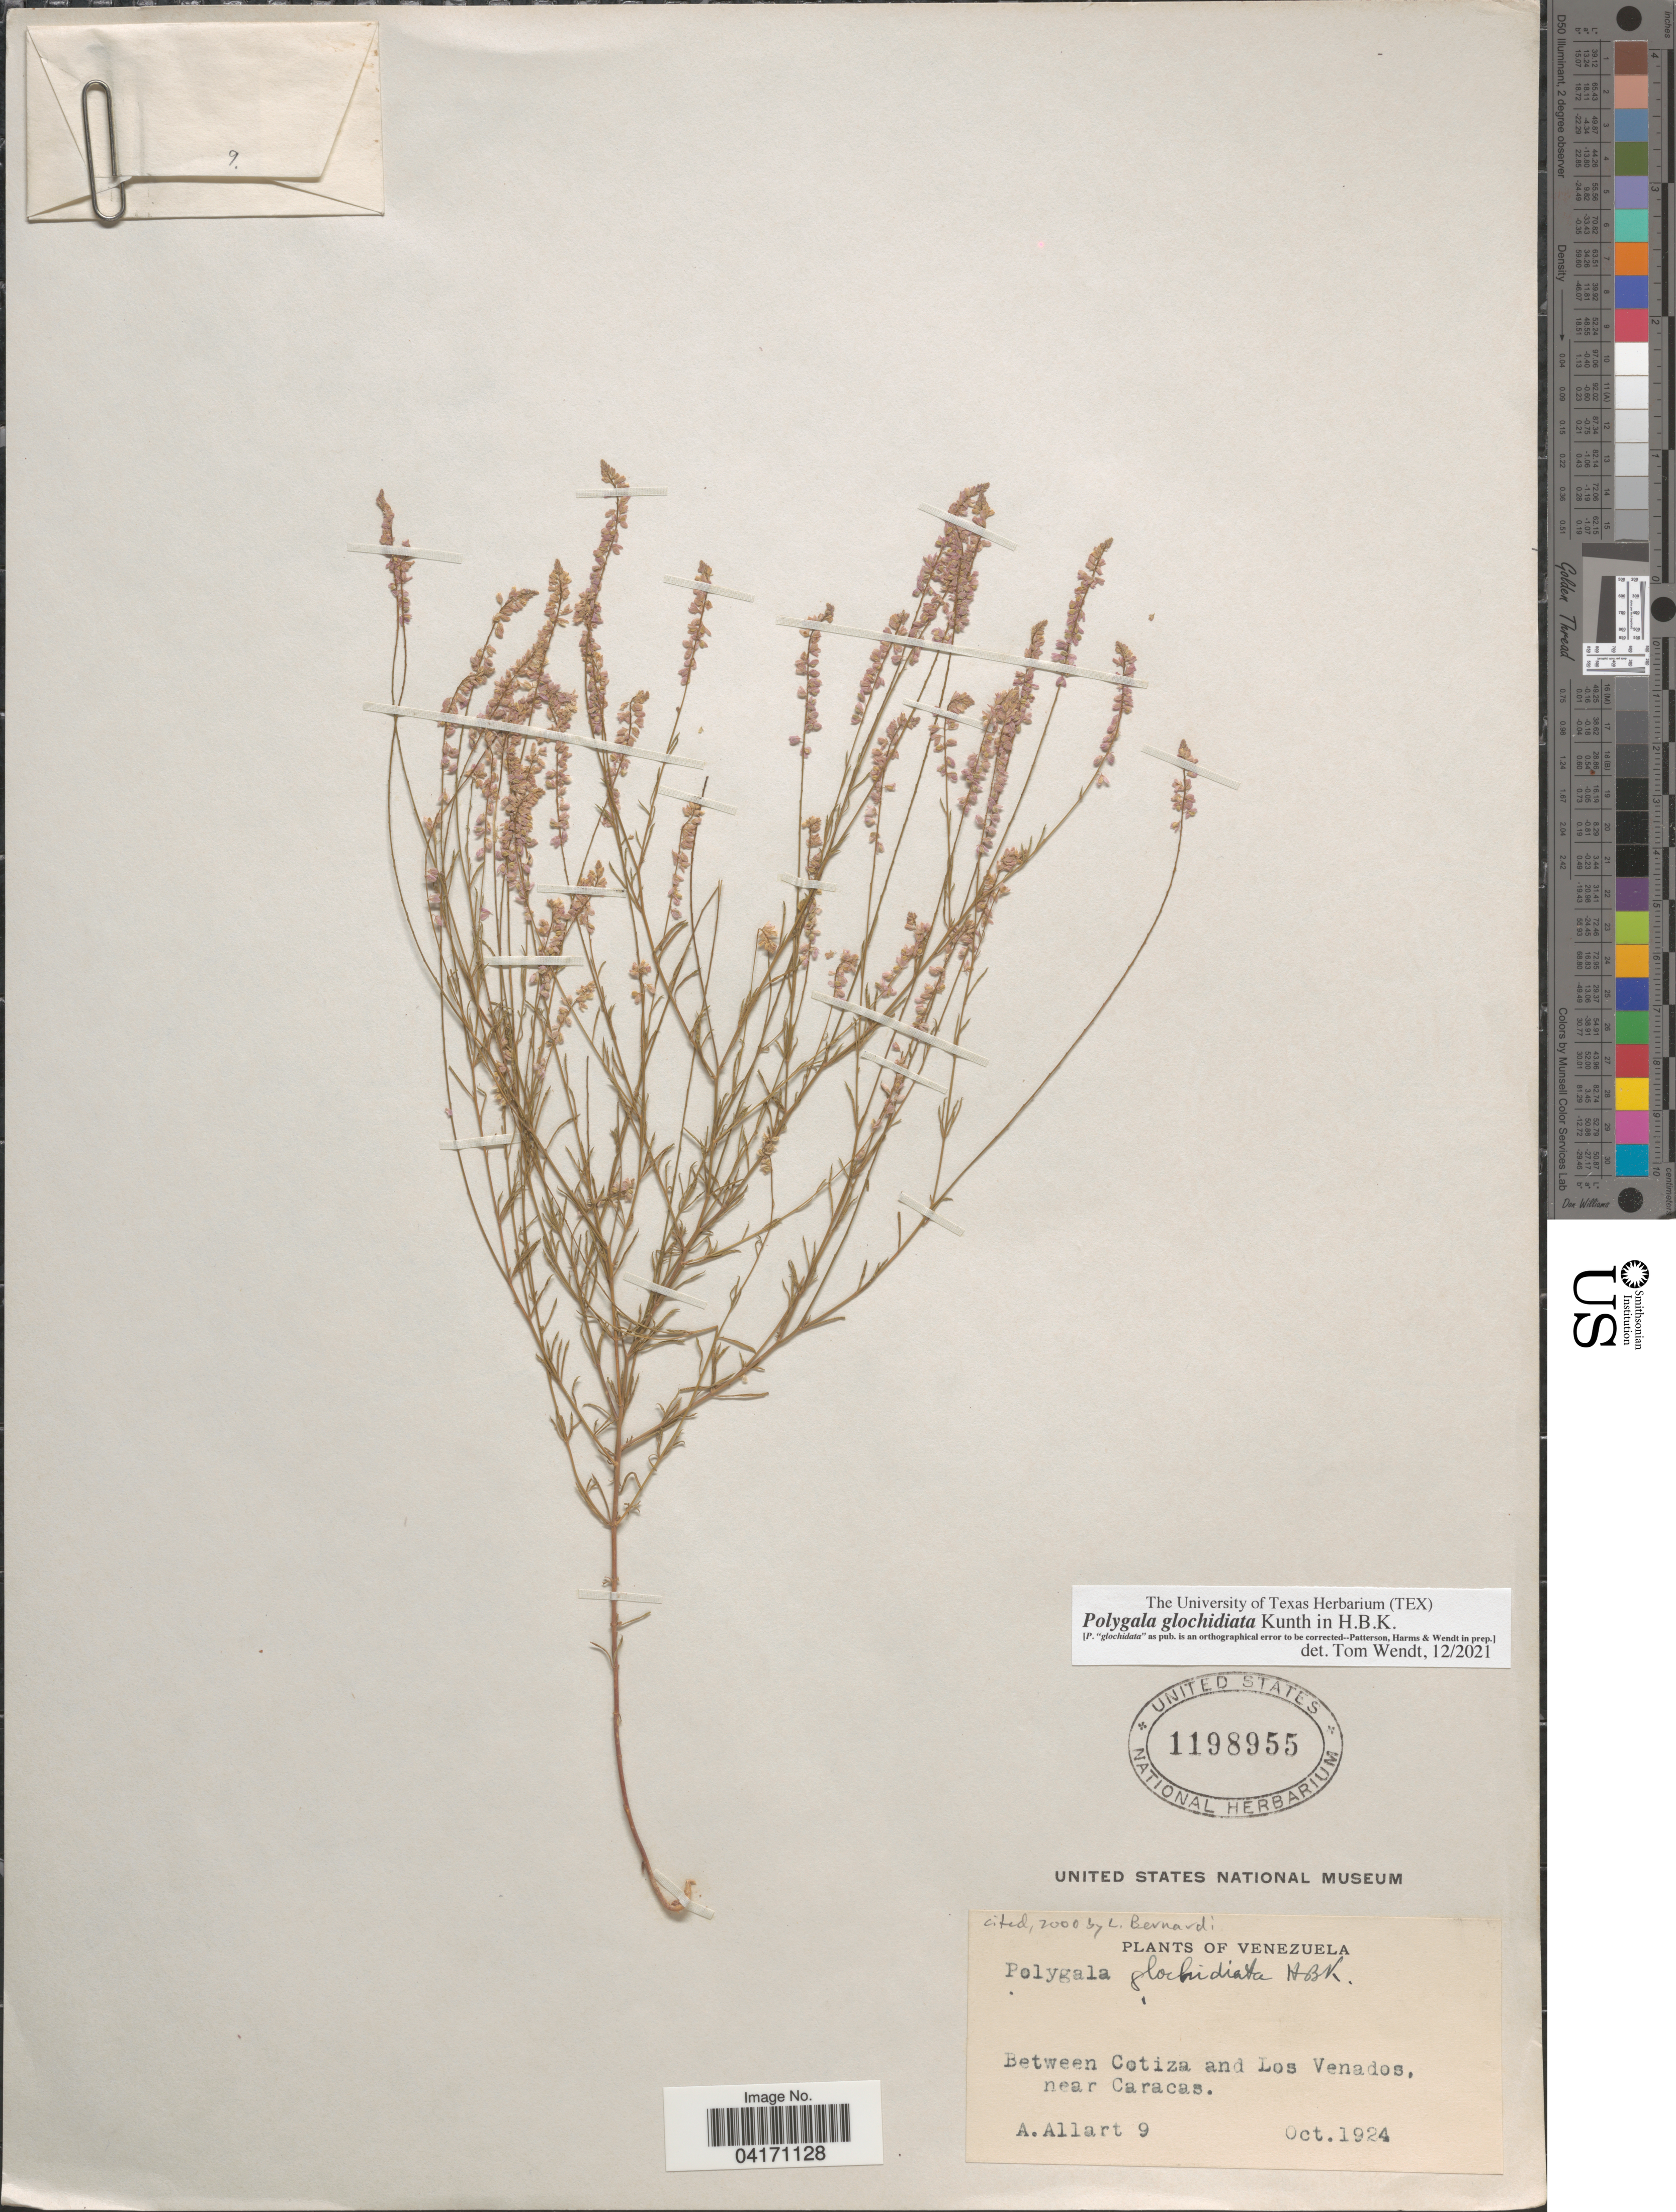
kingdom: Plantae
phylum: Tracheophyta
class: Magnoliopsida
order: Fabales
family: Polygalaceae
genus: Polygala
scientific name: Polygala glochidiata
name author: Kunth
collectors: A. Allart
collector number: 9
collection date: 1924-10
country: Venezuela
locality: Between Cotiza and Los Venados near Caracas.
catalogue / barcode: US 1198955